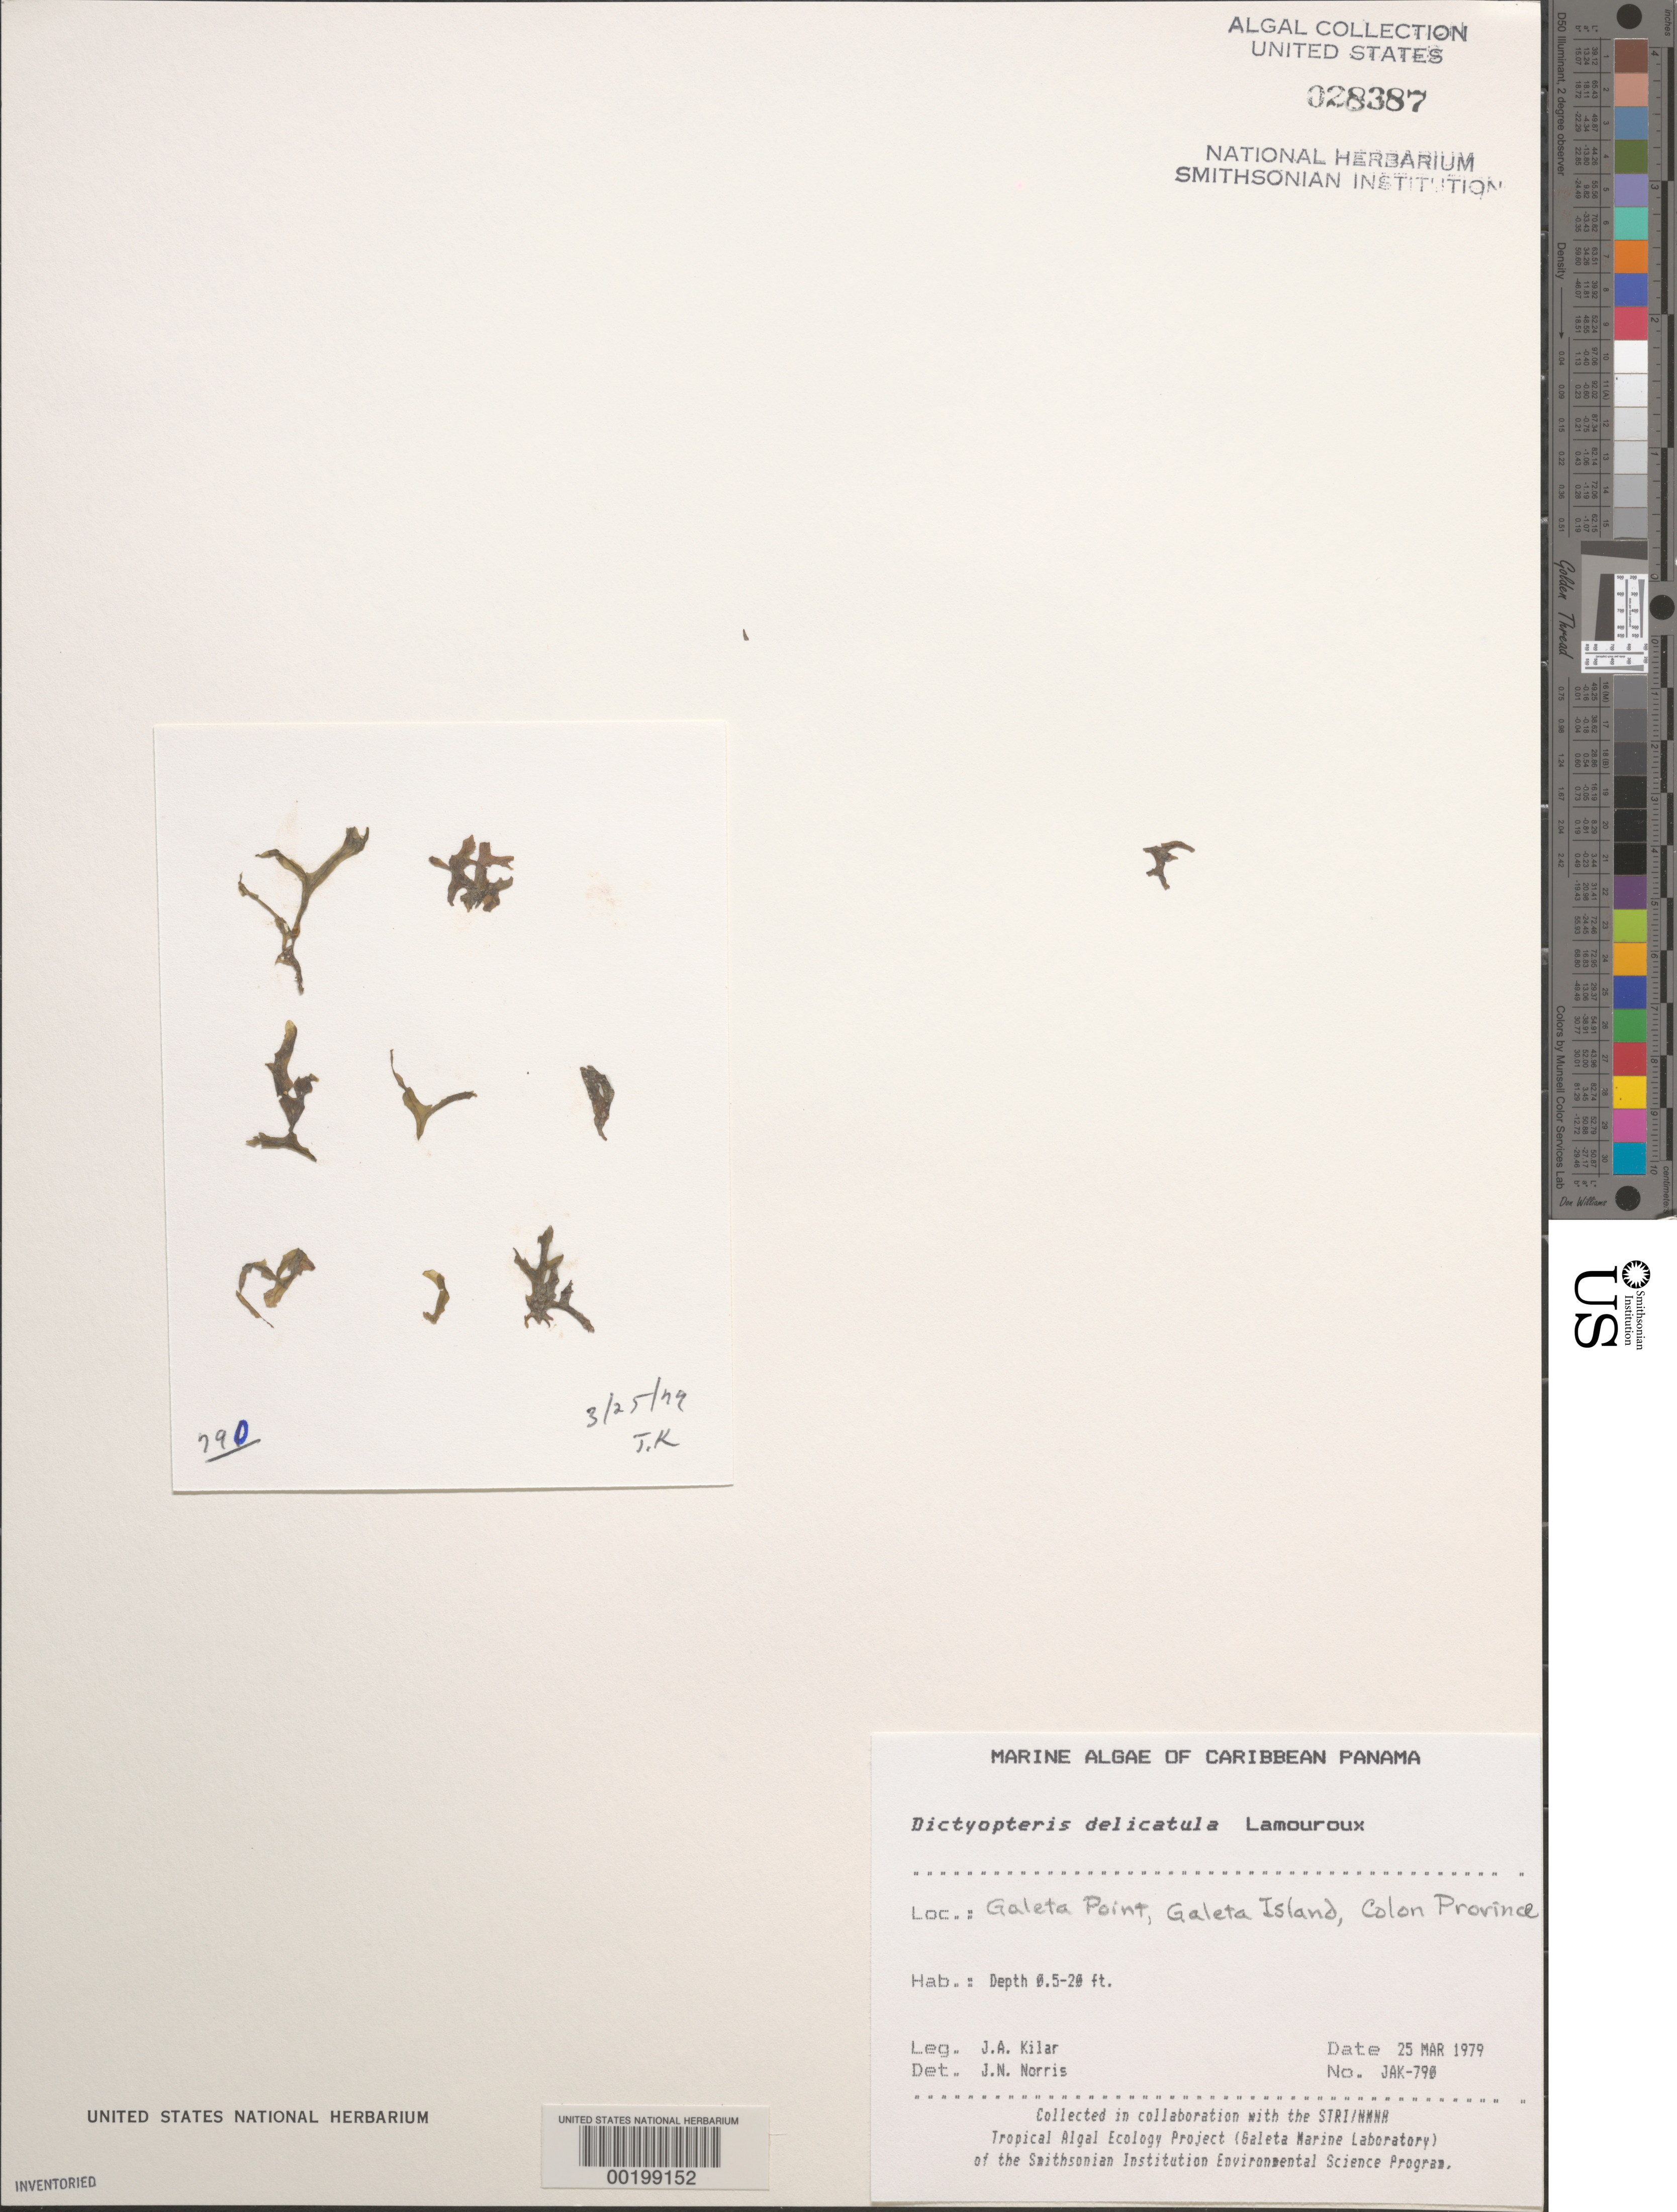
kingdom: Chromista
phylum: Ochrophyta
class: Phaeophyceae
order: Dictyotales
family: Dictyotaceae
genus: Dictyopteris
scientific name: Dictyopteris delicatula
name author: J.V.Lamouroux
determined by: Norris, James N.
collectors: J. A. Kilar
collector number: JAK-790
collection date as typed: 25 Mar 1979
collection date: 1979-03-25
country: Panama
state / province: Colón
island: Galeta Island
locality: Galeta Point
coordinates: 9 24' 18" N, 79 51' 48.5" W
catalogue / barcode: US 28387